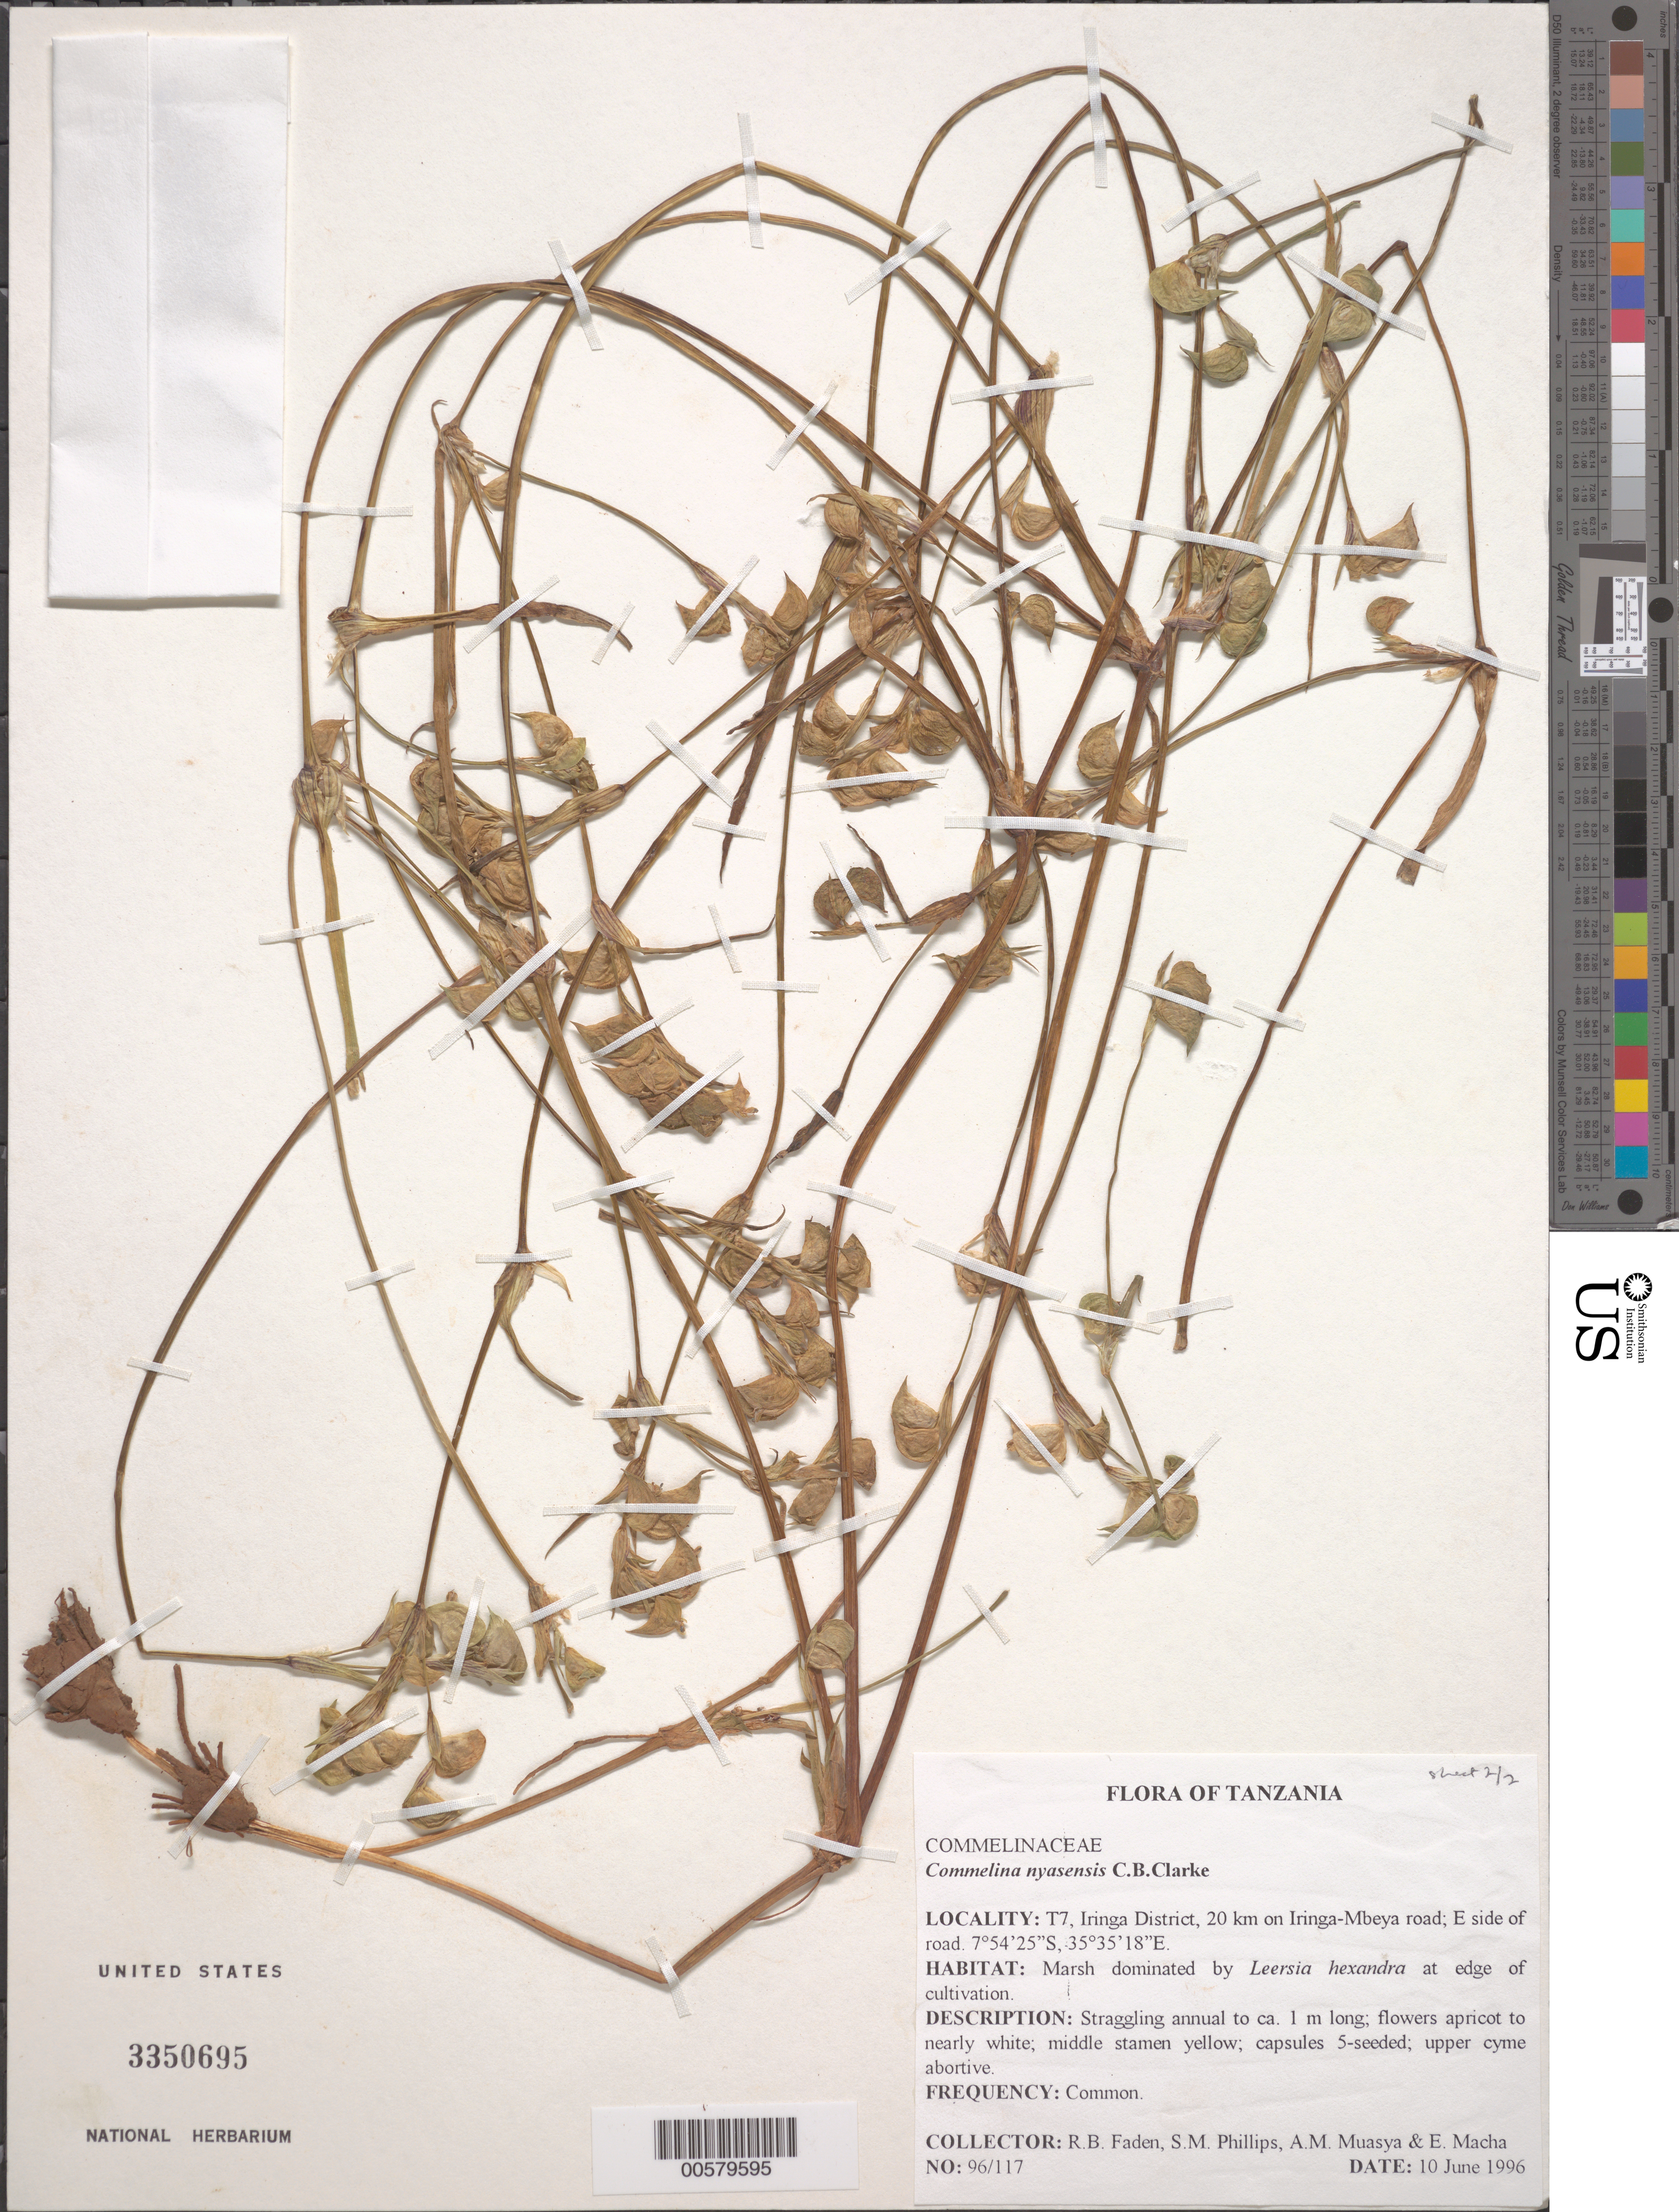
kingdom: Plantae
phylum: Tracheophyta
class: Liliopsida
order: Commelinales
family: Commelinaceae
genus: Commelina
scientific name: Commelina nyasensis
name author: C.B. Clarke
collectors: R. B. Faden, S. M. Phillips, A. Muasya & E. Macha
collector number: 96/117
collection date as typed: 10 Jun 1996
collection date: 1996-06-10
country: Tanzania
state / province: Iringa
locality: Iringa-mbeya road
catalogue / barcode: US 3350695